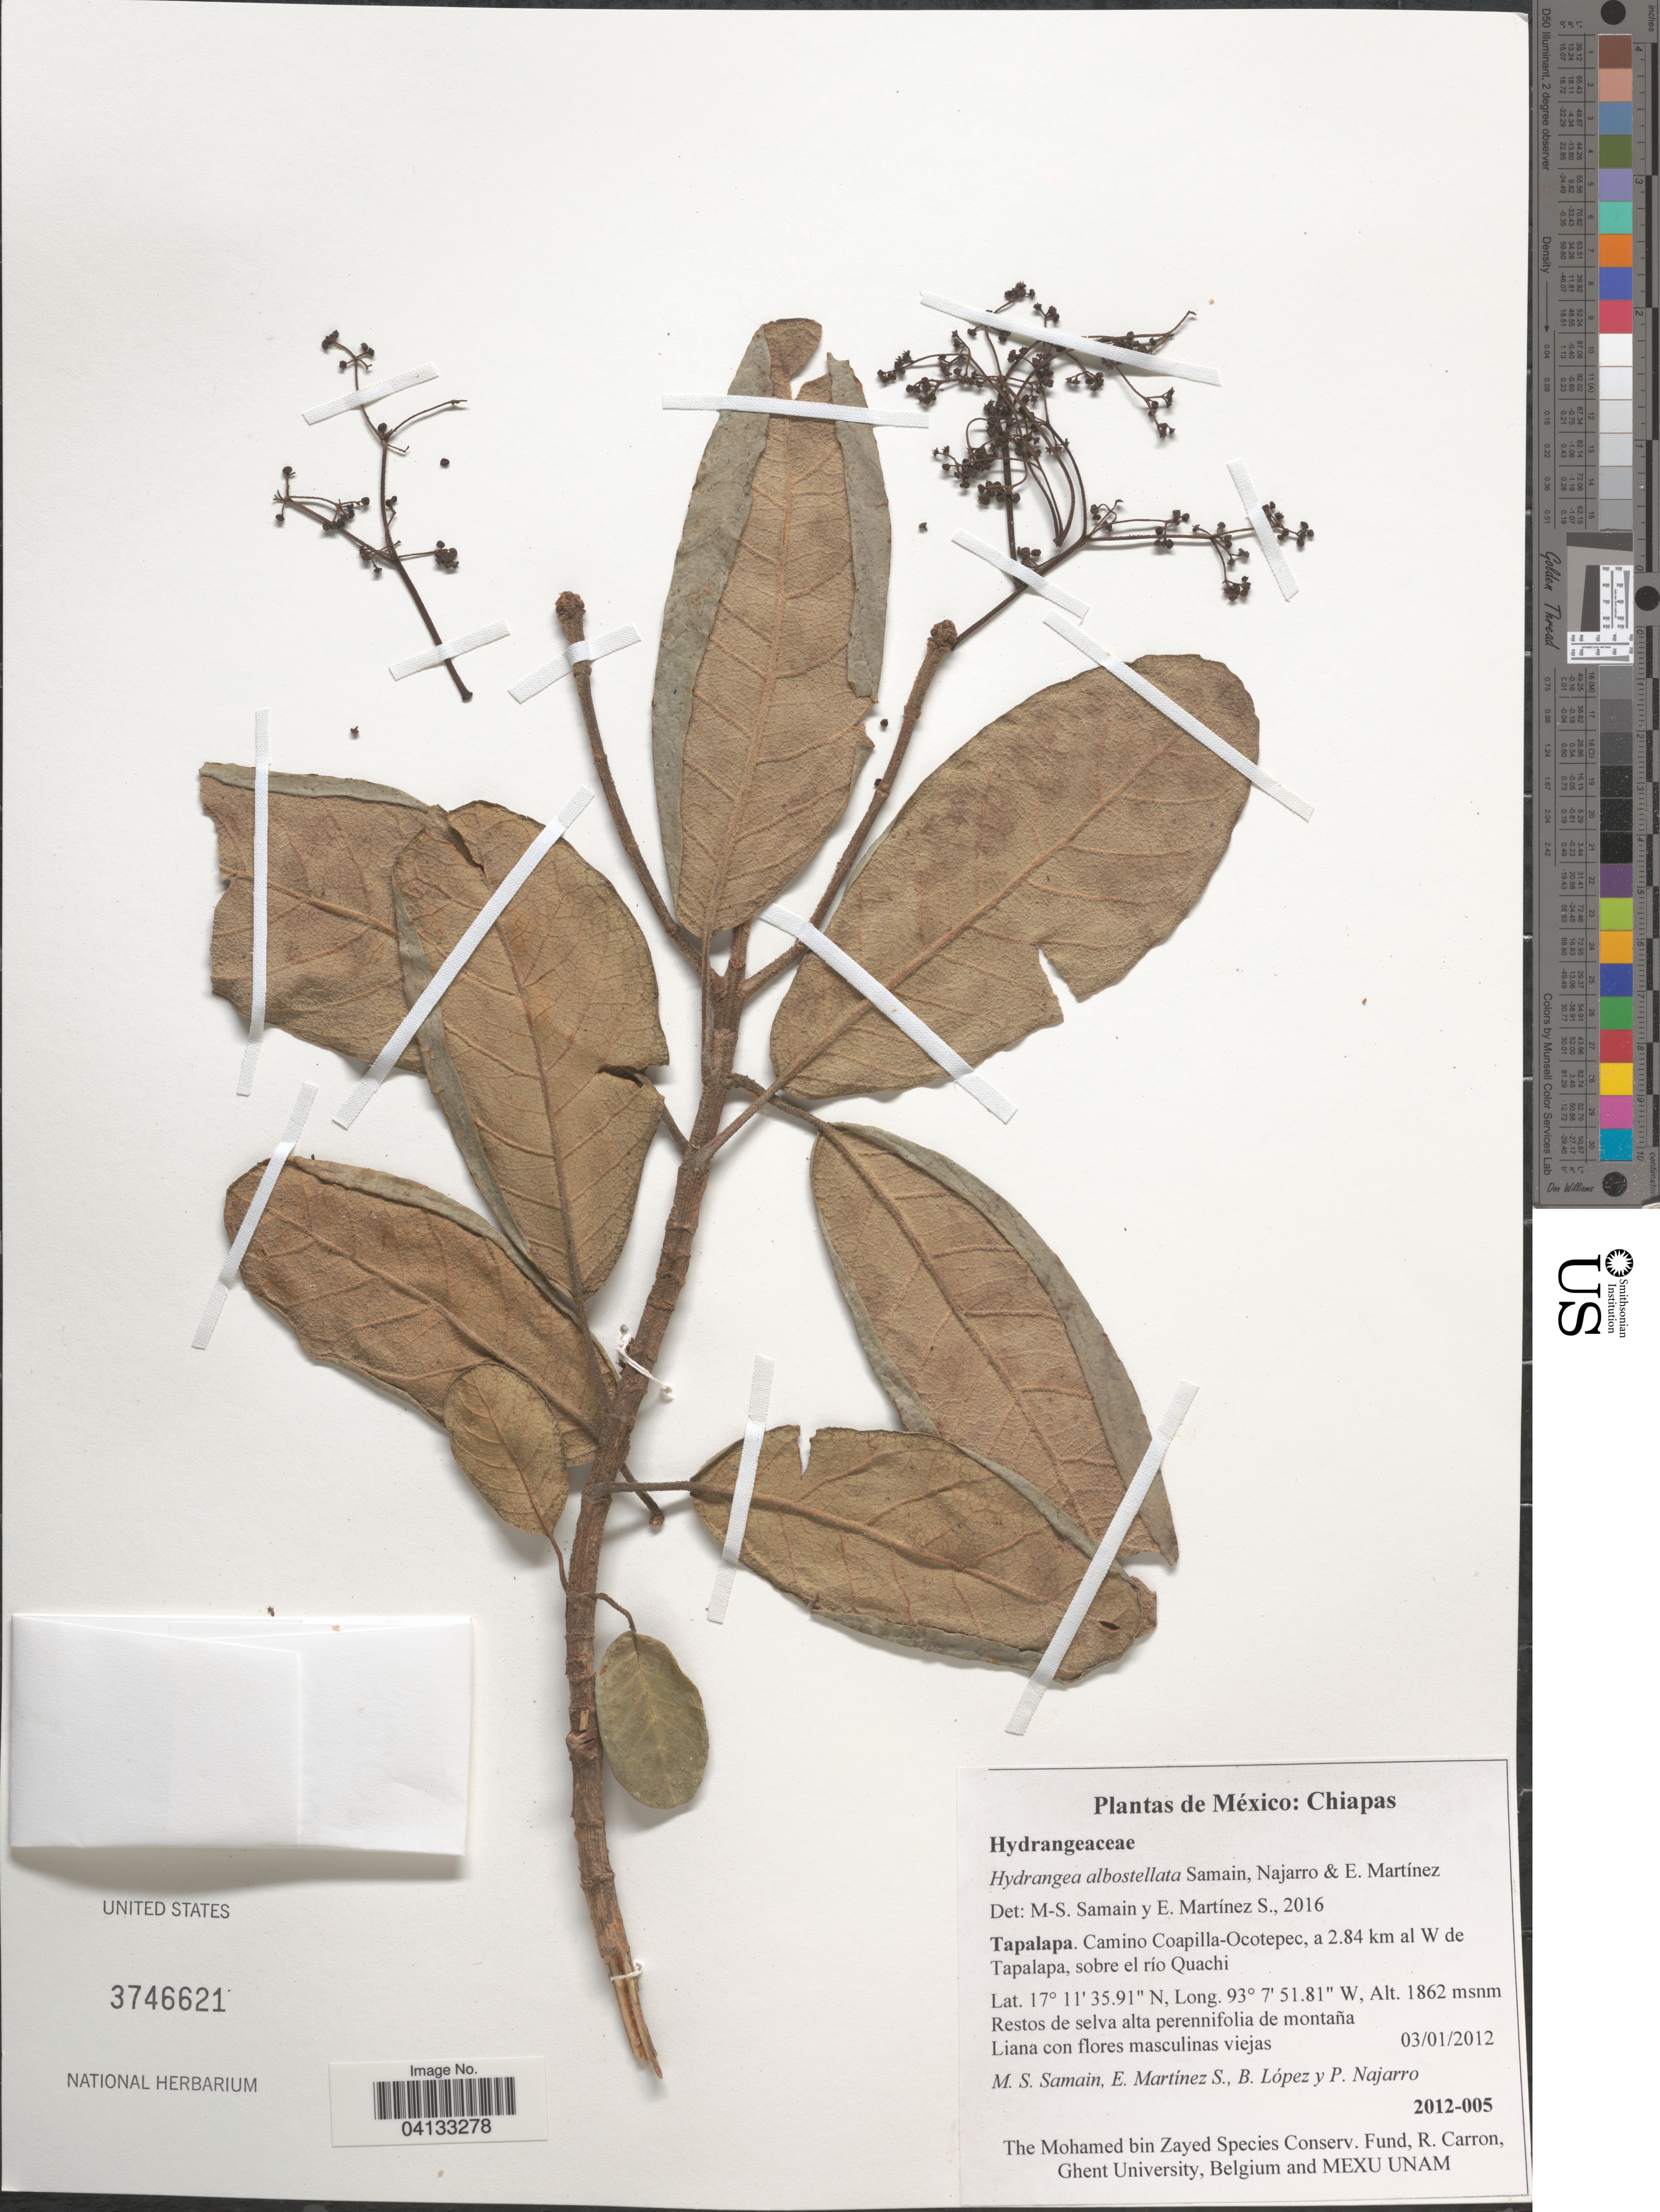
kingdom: Plantae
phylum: Tracheophyta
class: Magnoliopsida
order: Cornales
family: Hydrangeaceae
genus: Hydrangea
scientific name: Hydrangea albostellata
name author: Samain et al.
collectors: M.-S. Samain, E. M. Martínez S., B. López & P. Najarro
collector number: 2012-005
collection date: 2012-01-03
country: Mexico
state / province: Chiapas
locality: Tapalapa. Camino Coapilla-Ocotepec, a 2.84 km al W de Tapalapa, sobre el río Quachi.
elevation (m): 1862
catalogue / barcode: US 3746621